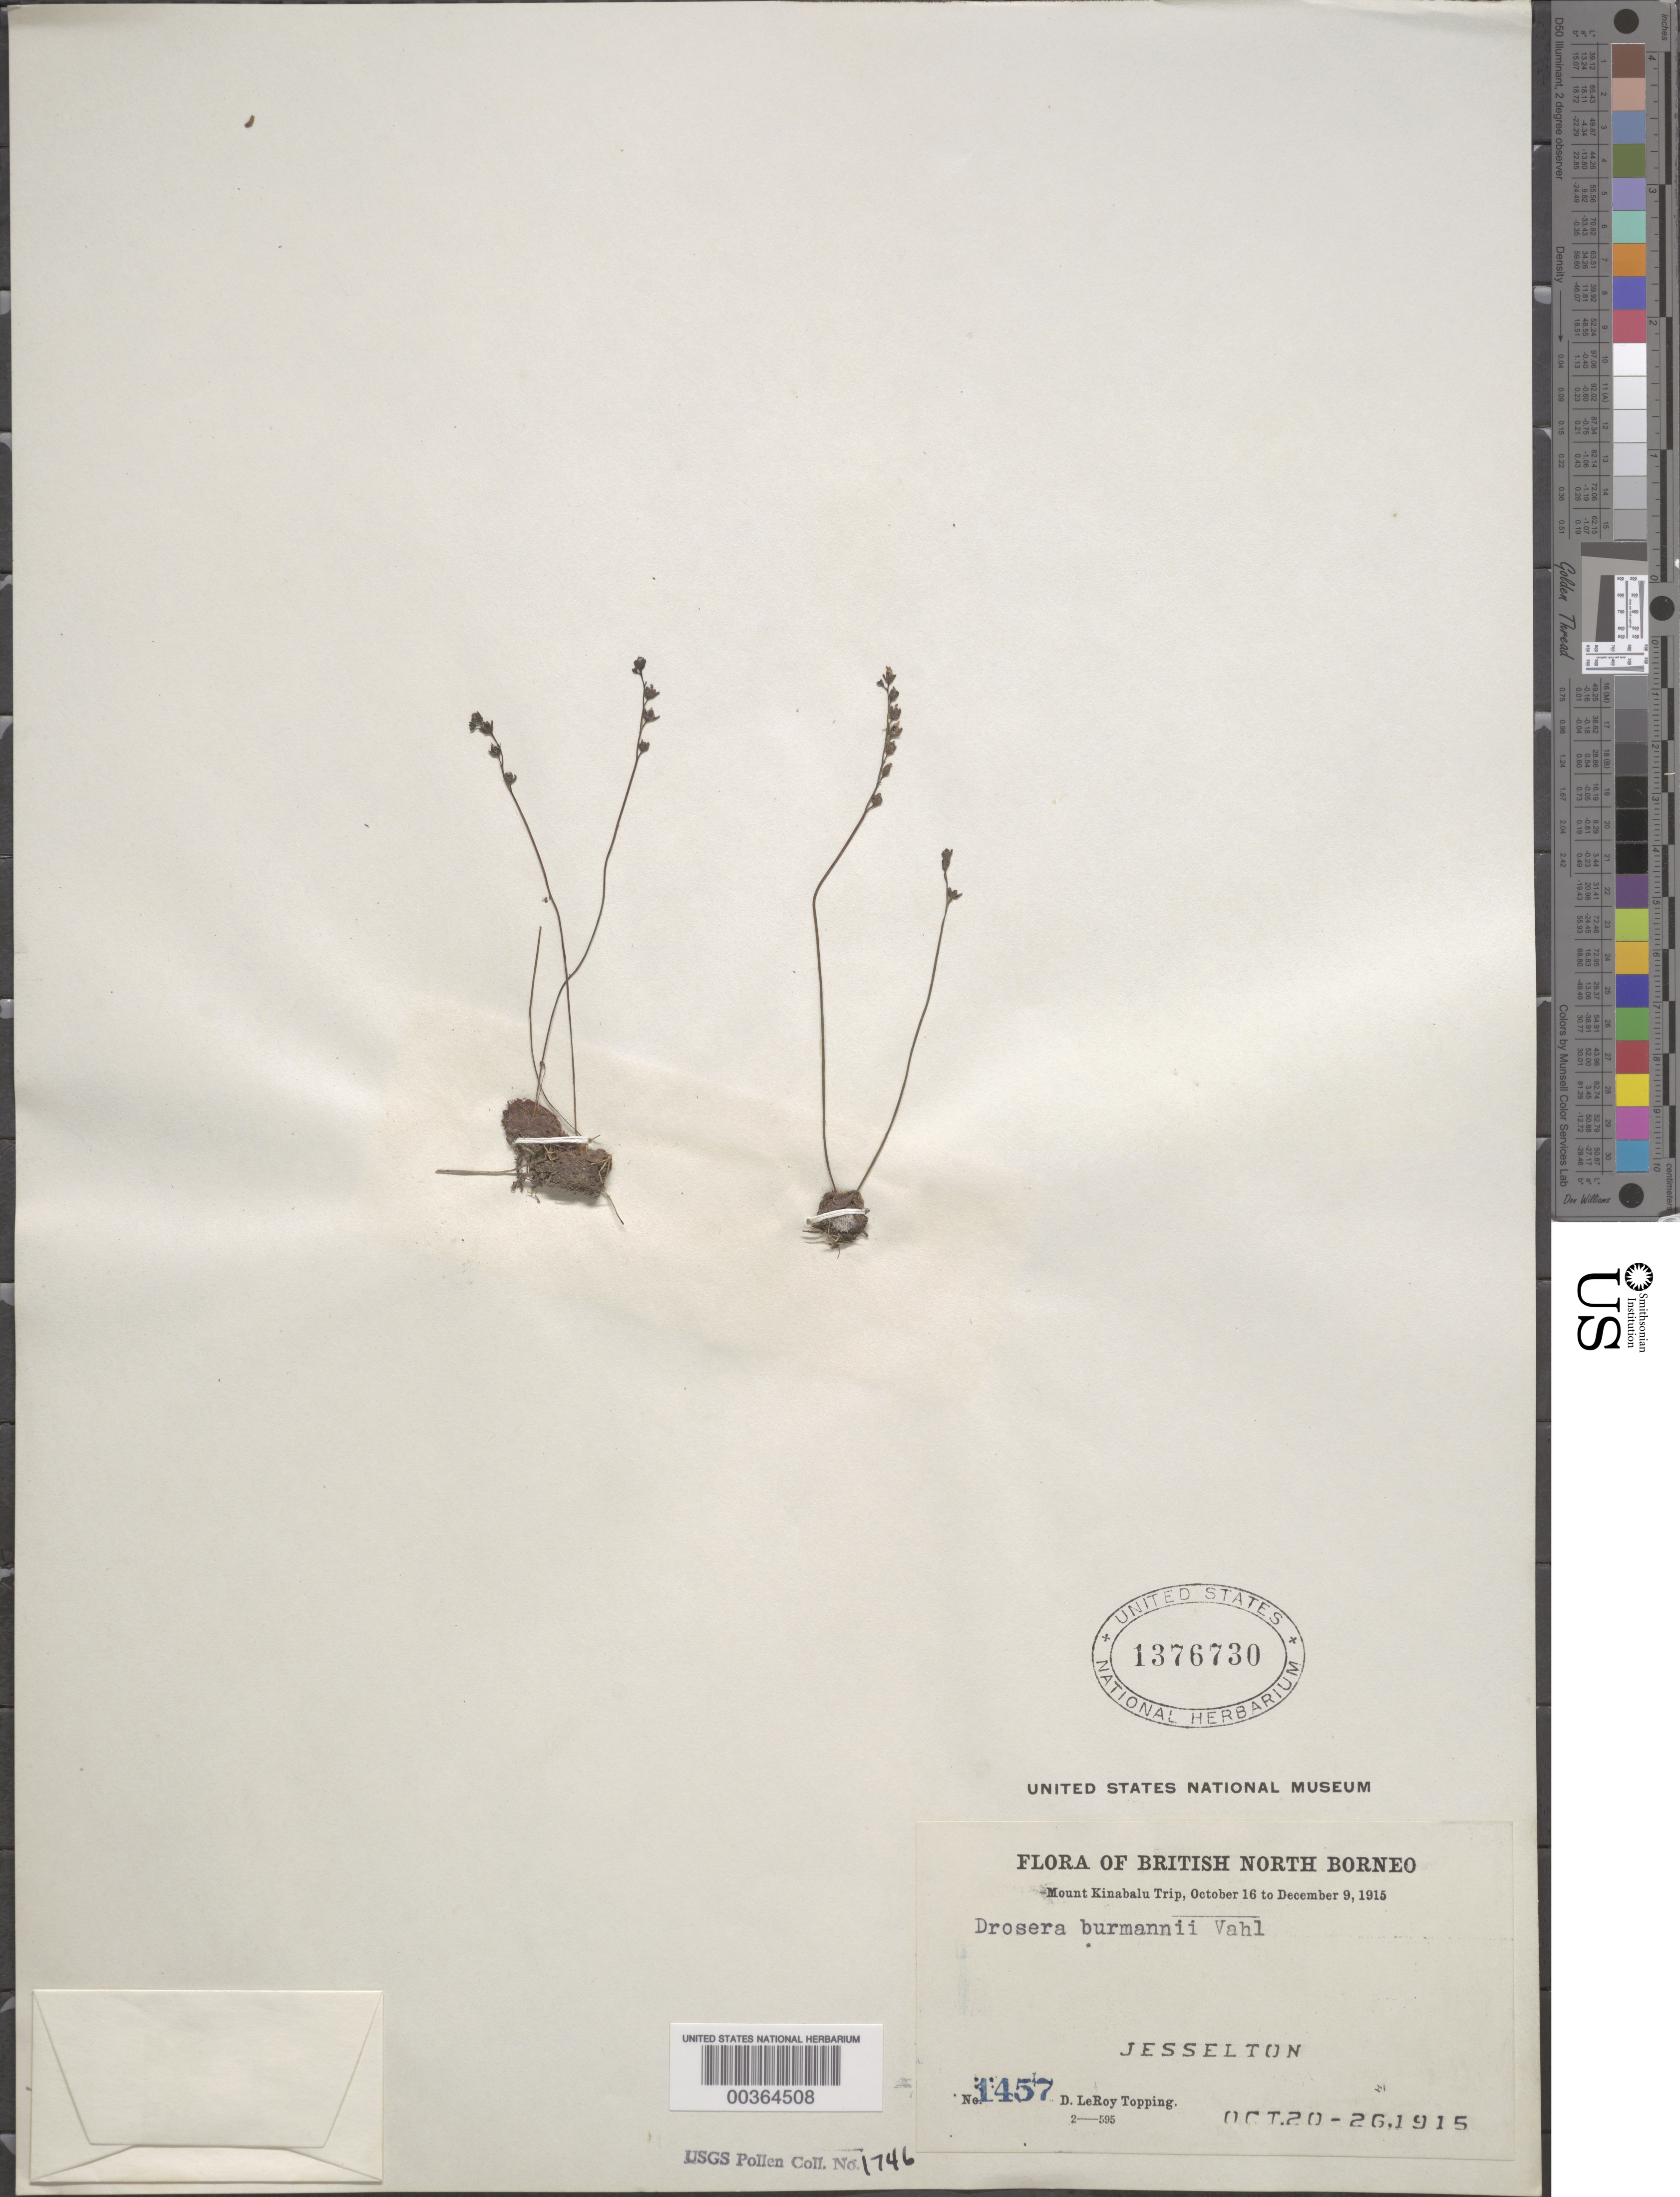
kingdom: Plantae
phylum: Tracheophyta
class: Magnoliopsida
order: Caryophyllales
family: Droseraceae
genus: Drosera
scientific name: Drosera burmannii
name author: Vahl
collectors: D. L. Topping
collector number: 1457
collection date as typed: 20 Oct 1915 to 26 Oct 1915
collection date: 1915-10-20/1915-10-26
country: Malaysia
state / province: Sabah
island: Borneo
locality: Jesselton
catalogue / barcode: US 1376730